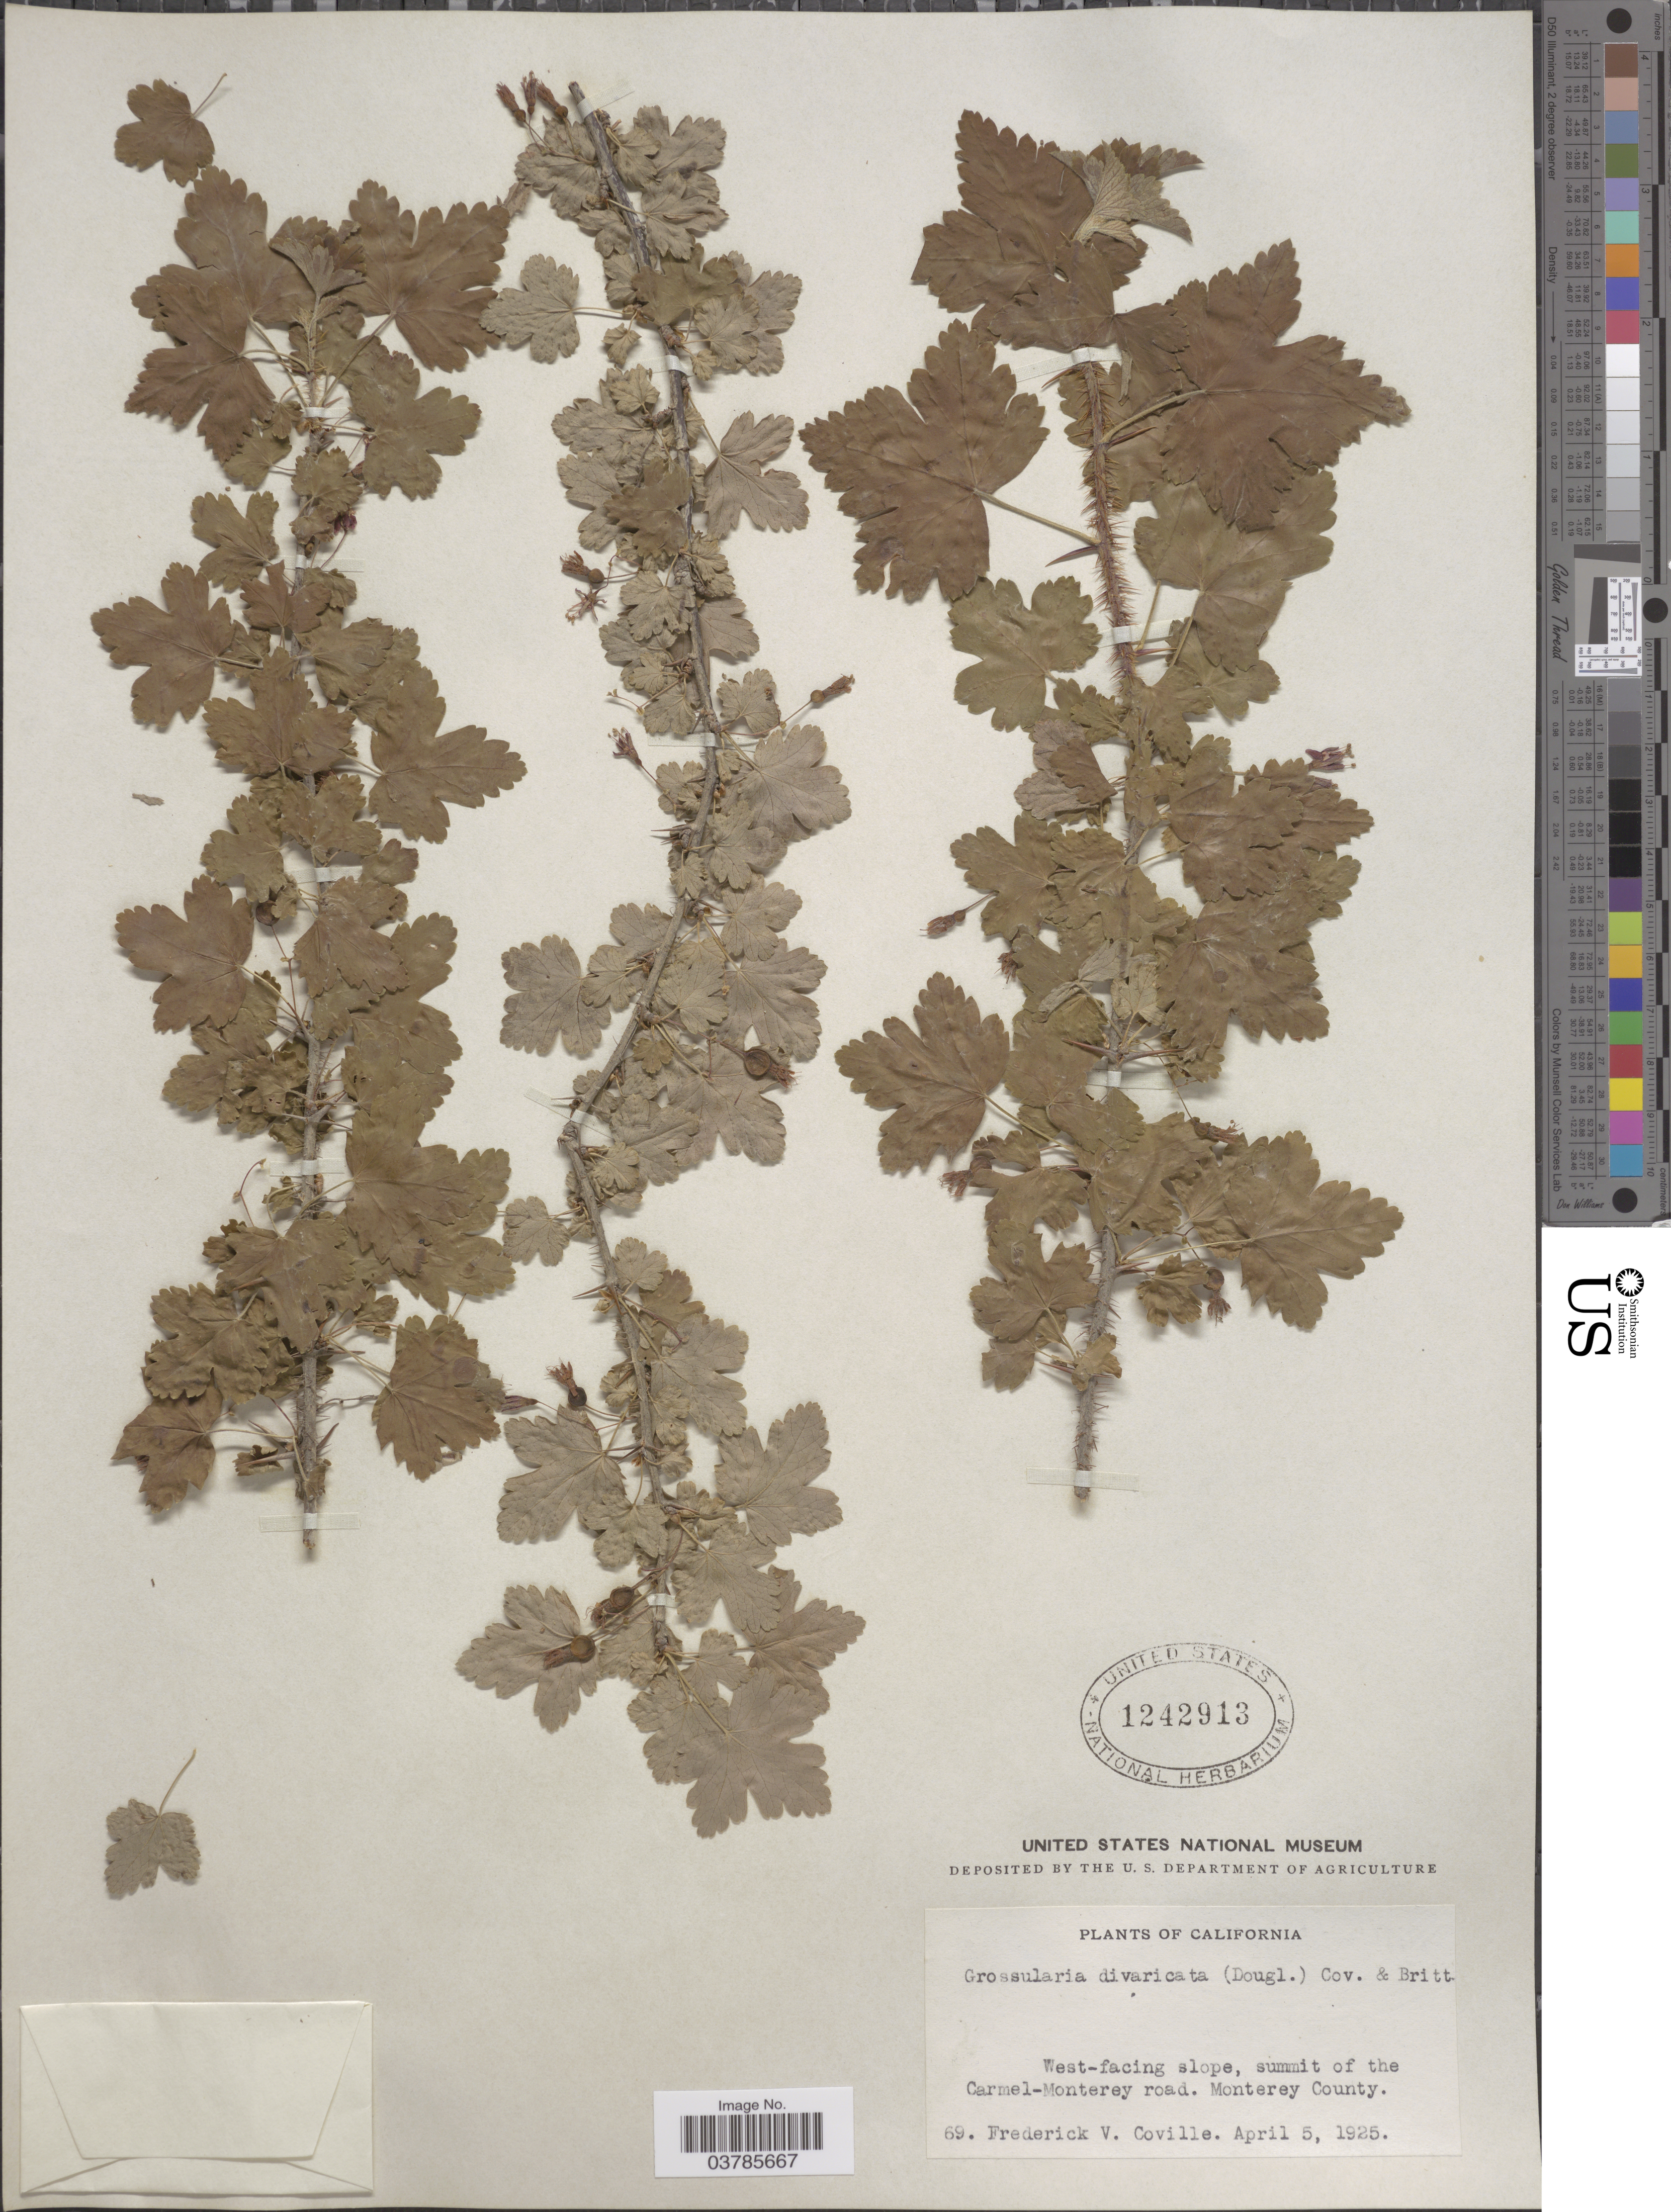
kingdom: Plantae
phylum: Tracheophyta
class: Magnoliopsida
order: Saxifragales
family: Grossulariaceae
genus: Ribes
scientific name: Ribes divaricatum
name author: Douglas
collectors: F. V. Coville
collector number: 69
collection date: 1925-04-05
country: United States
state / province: California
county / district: Monterey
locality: West-facing slope, summit of the Carmel-Monterey road, Monterey County.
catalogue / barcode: US 1242913